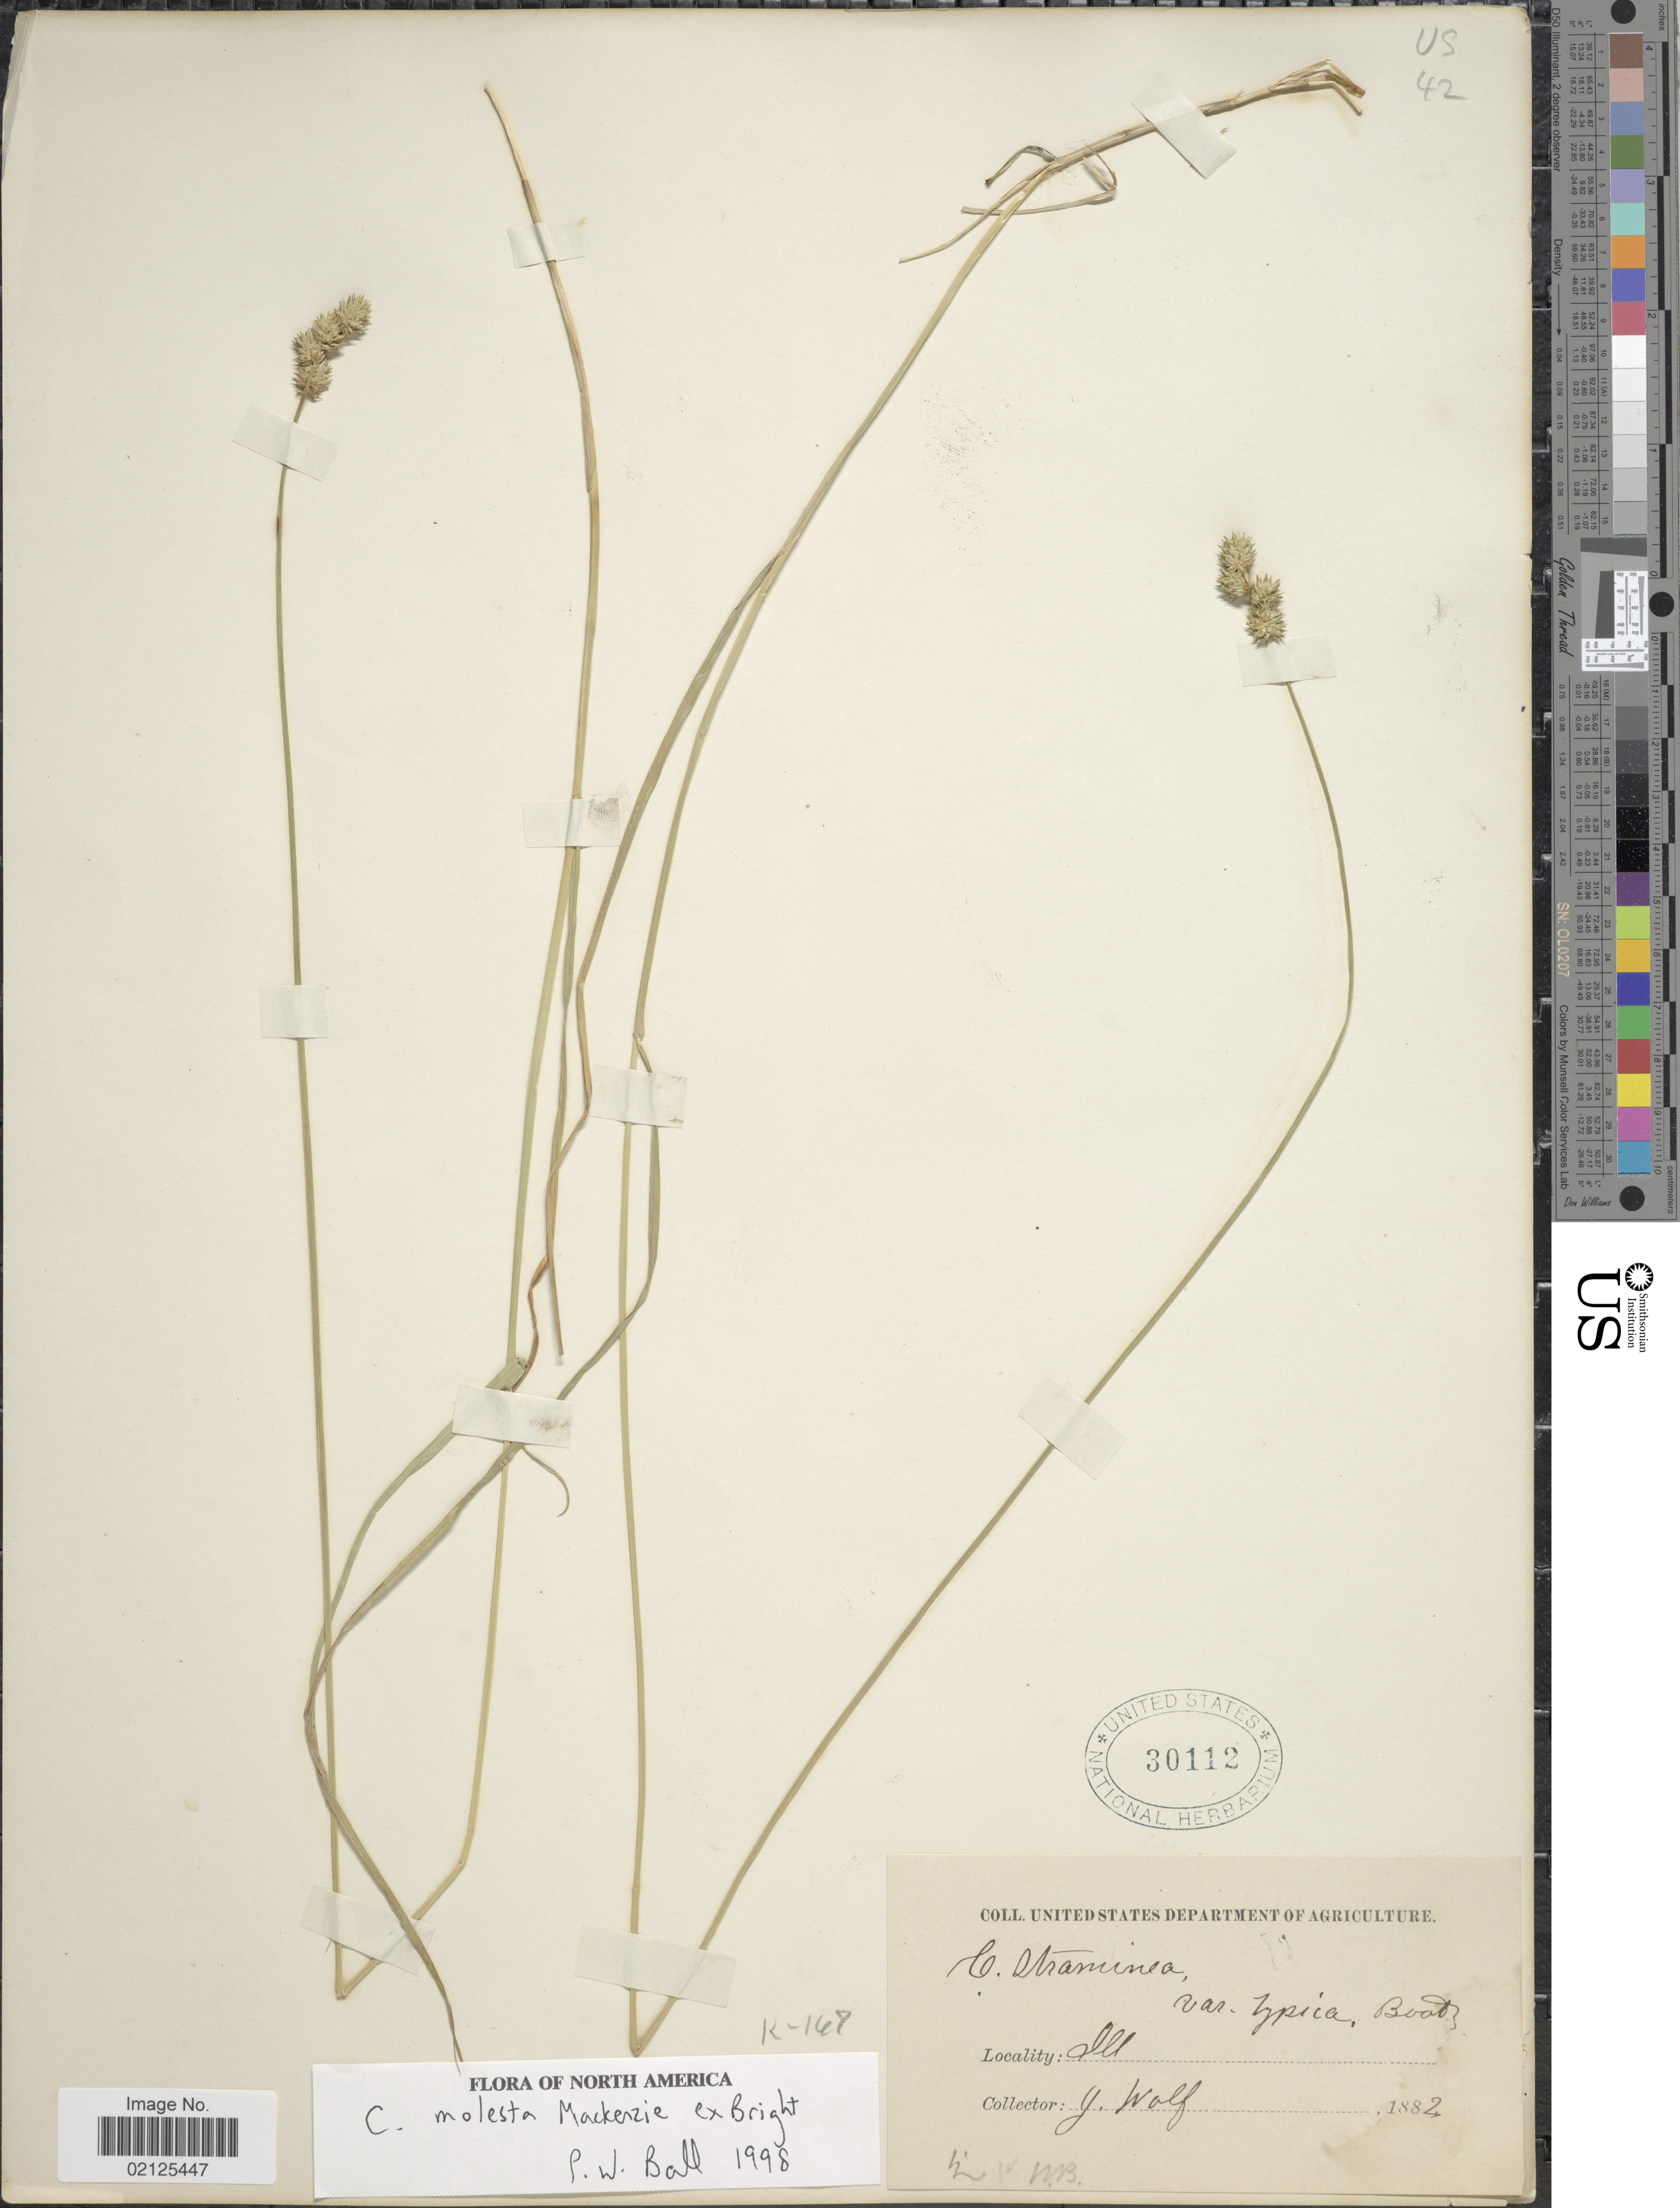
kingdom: Plantae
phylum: Tracheophyta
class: Liliopsida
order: Poales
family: Cyperaceae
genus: Carex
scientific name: Carex molesta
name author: Mack.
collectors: G. Wolf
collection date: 1882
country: United States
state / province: Illinois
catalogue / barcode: US 30112